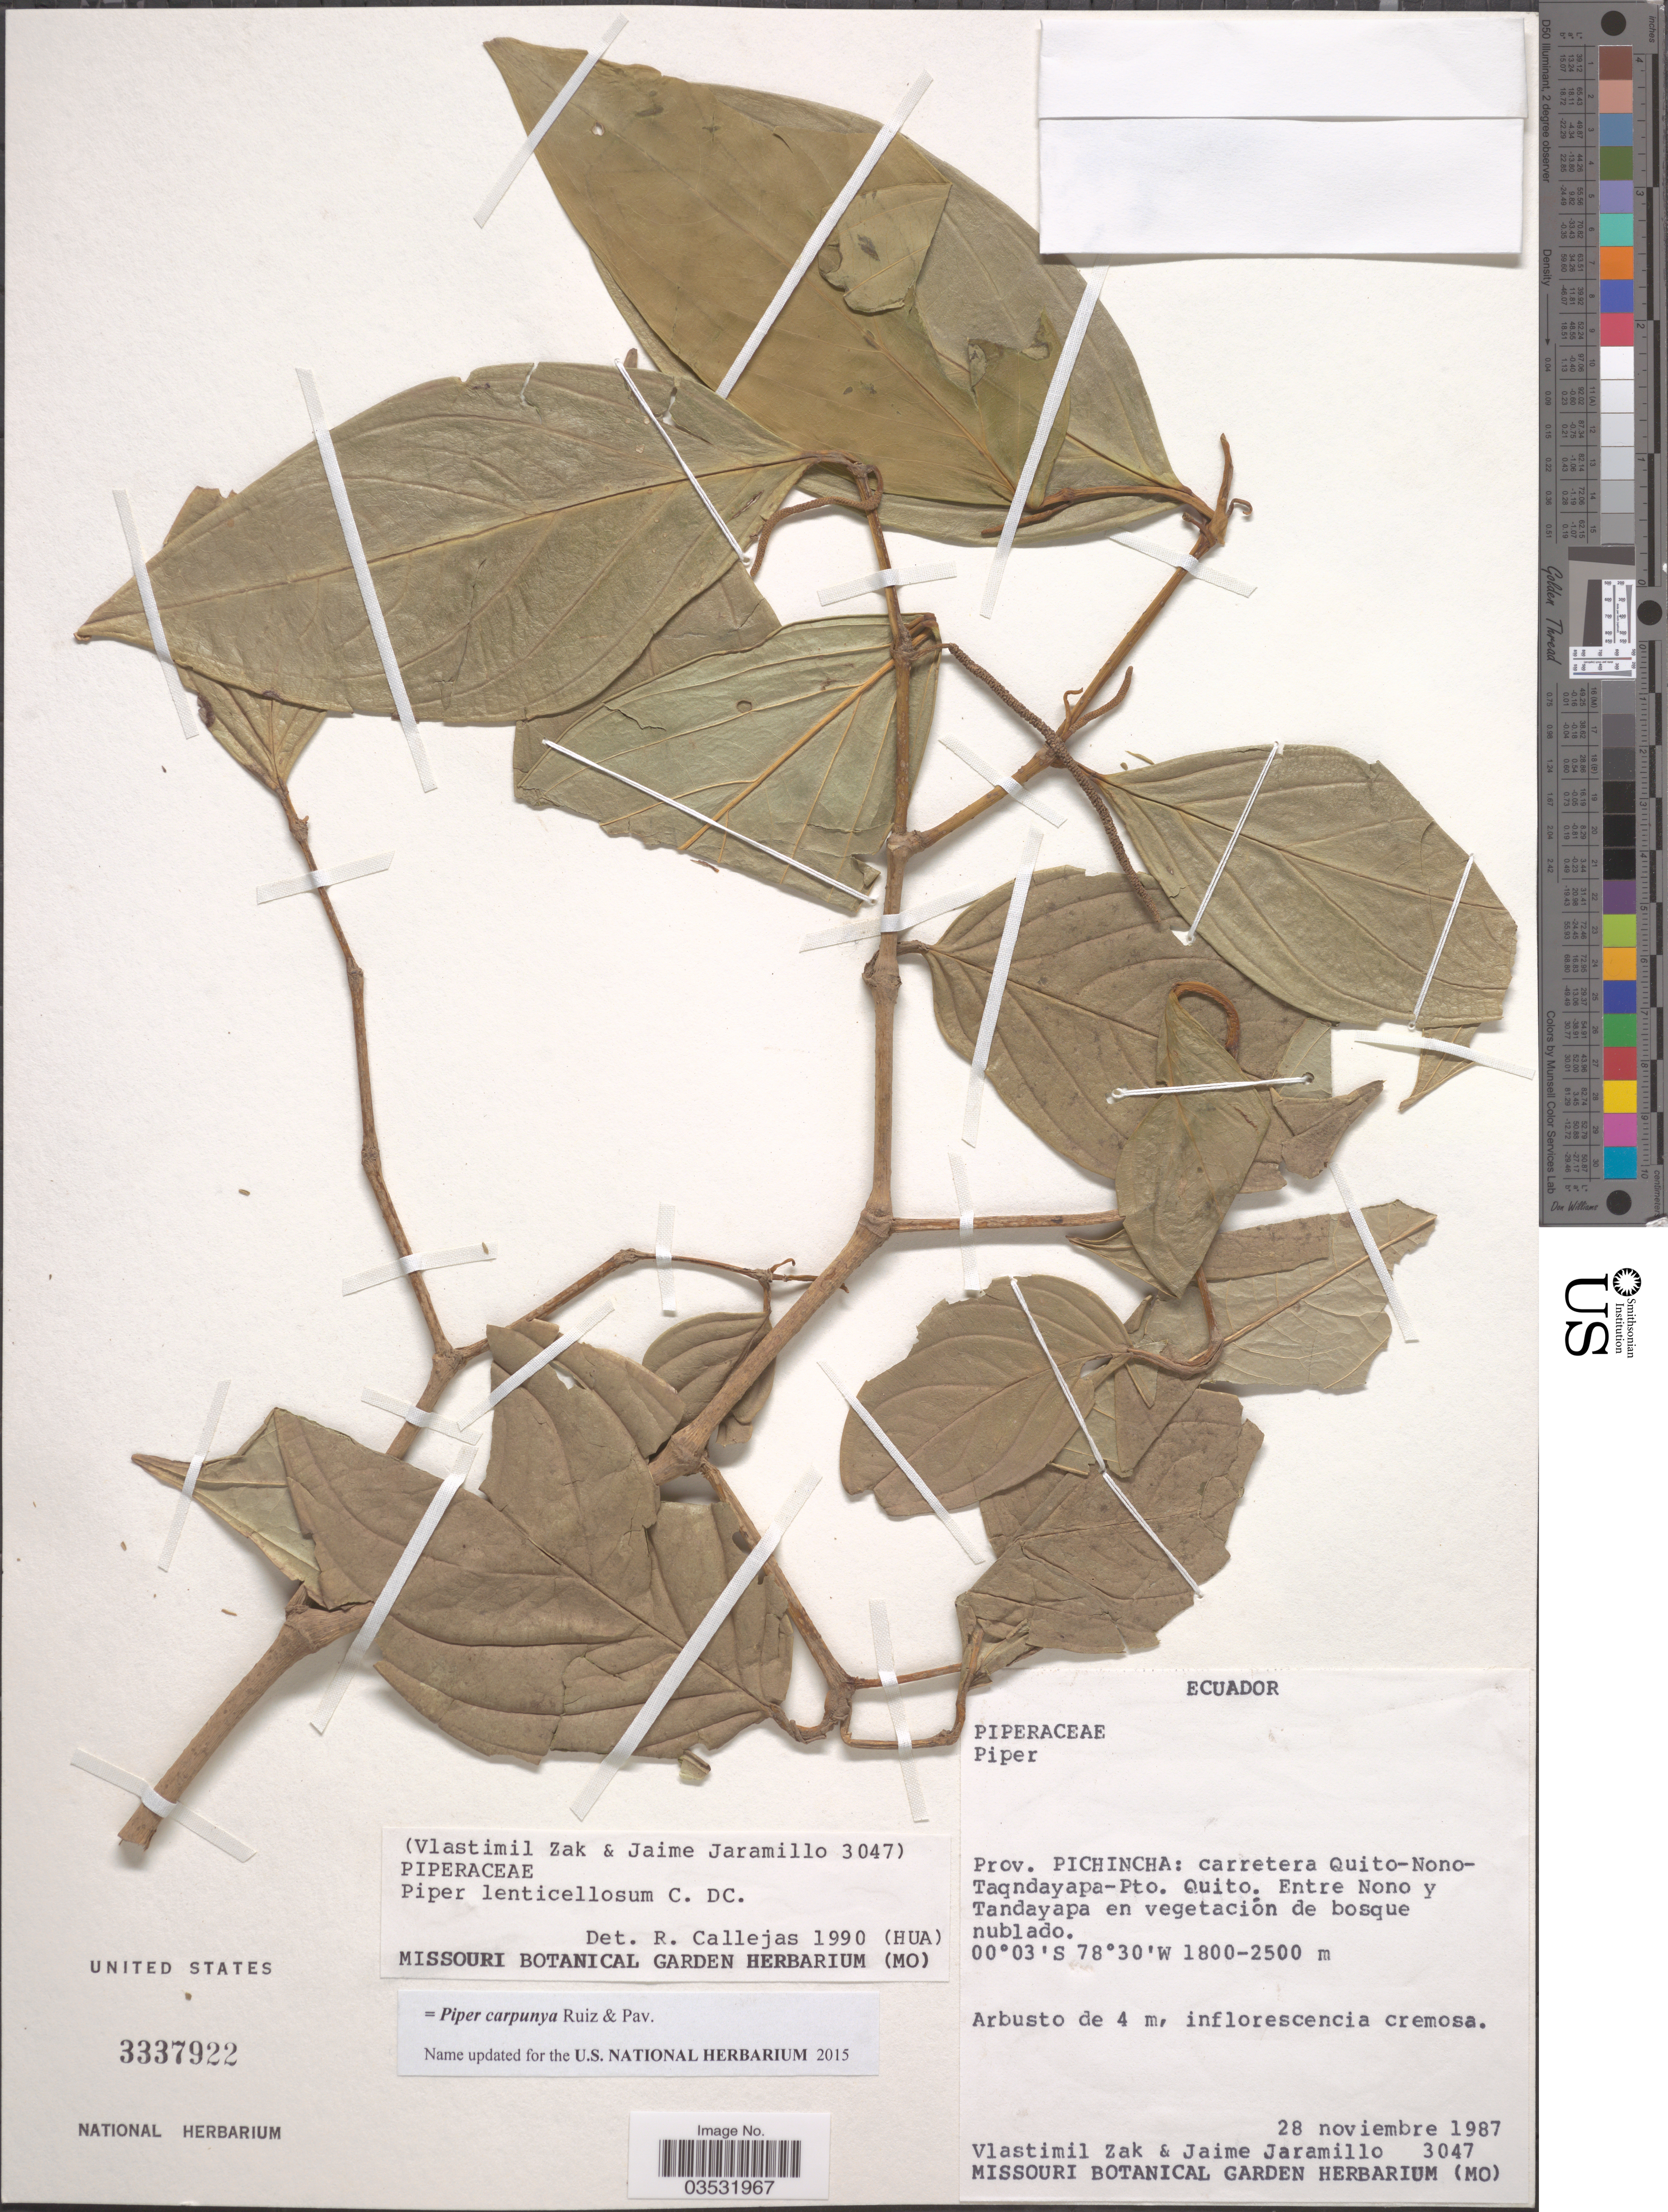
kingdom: Plantae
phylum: Tracheophyta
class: Magnoliopsida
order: Piperales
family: Piperaceae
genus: Piper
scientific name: Piper carpunya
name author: Ruiz & Pav.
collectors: V. Zak & J. Jaramillo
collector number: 3047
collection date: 1987-11-28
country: Ecuador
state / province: Pichincha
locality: Carretera Quito-Nono-Taqndayapa-Pto. Quito: Entre Nono y Tandayapa en vegetación de bosque nublado.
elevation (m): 1800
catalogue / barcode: US 3337922